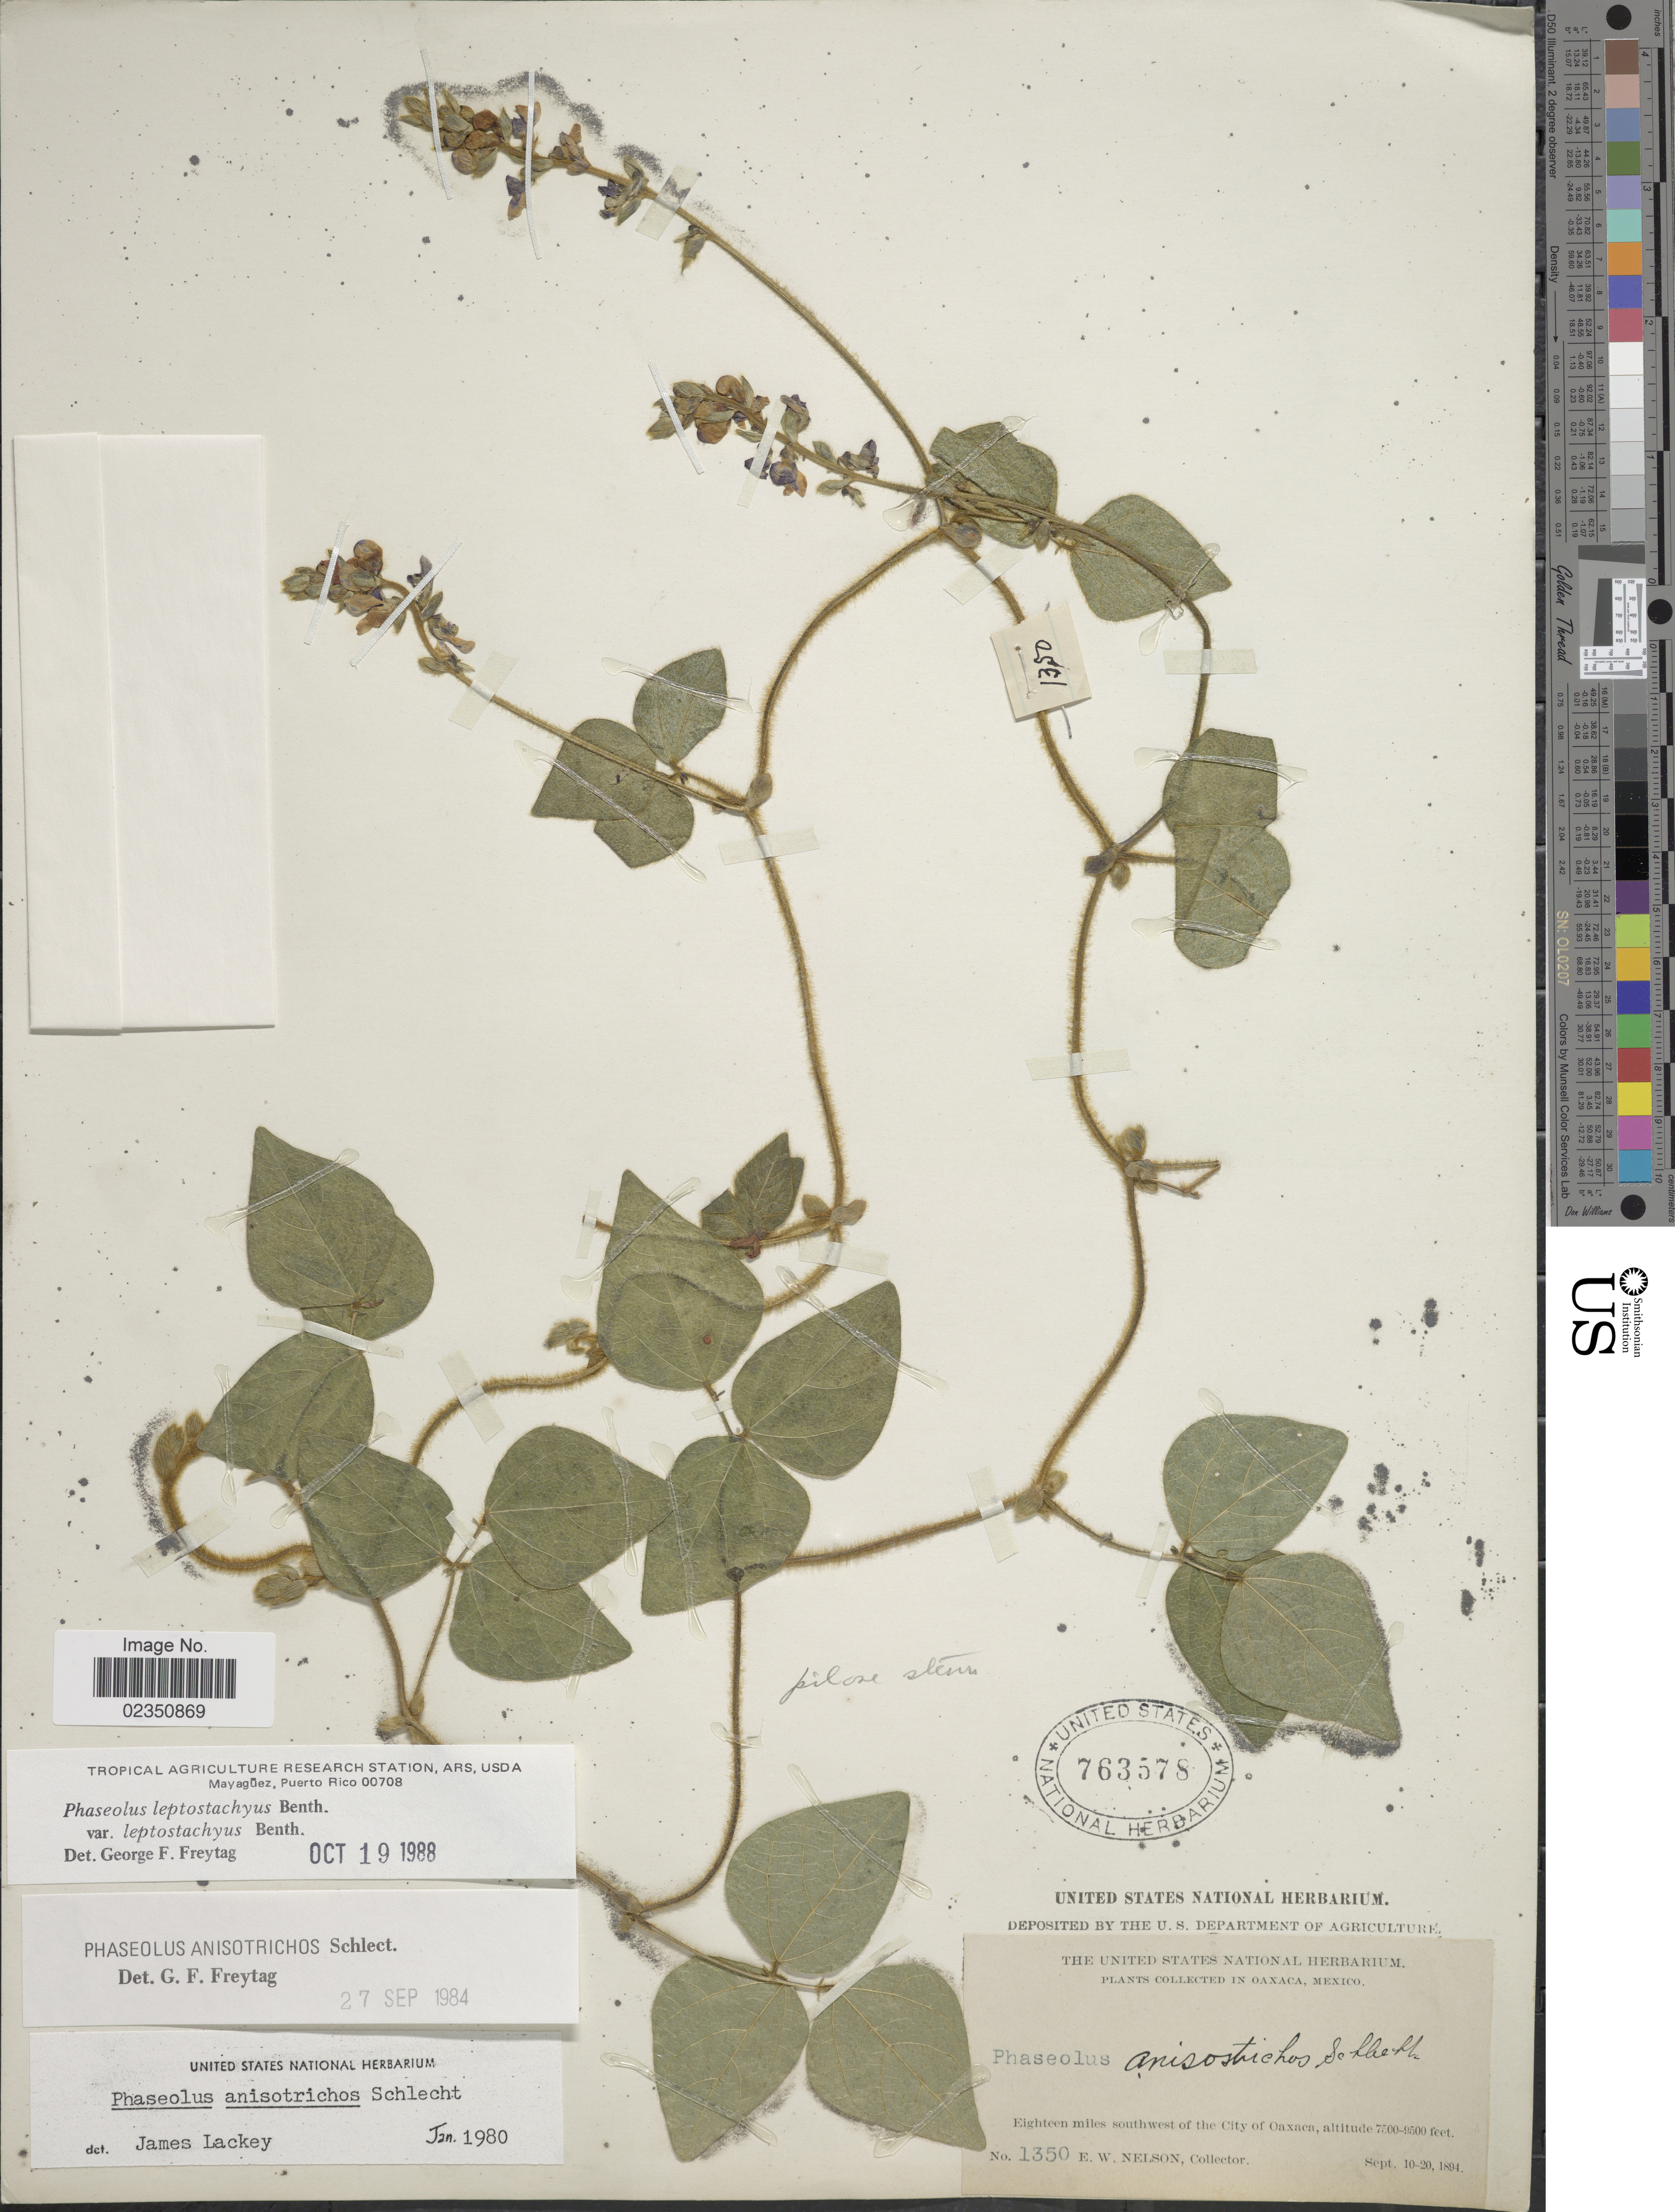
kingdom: Plantae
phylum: Tracheophyta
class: Magnoliopsida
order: Fabales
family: Fabaceae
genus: Phaseolus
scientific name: Phaseolus leptostachyus var. leptostachyus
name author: Benth.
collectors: E. W. Nelson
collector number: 1350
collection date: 1894-09-10/1894-09-20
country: Mexico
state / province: Oaxaca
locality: Eighteen miles southwest of the City of Oaxaca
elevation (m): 2286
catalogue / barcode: US 763578